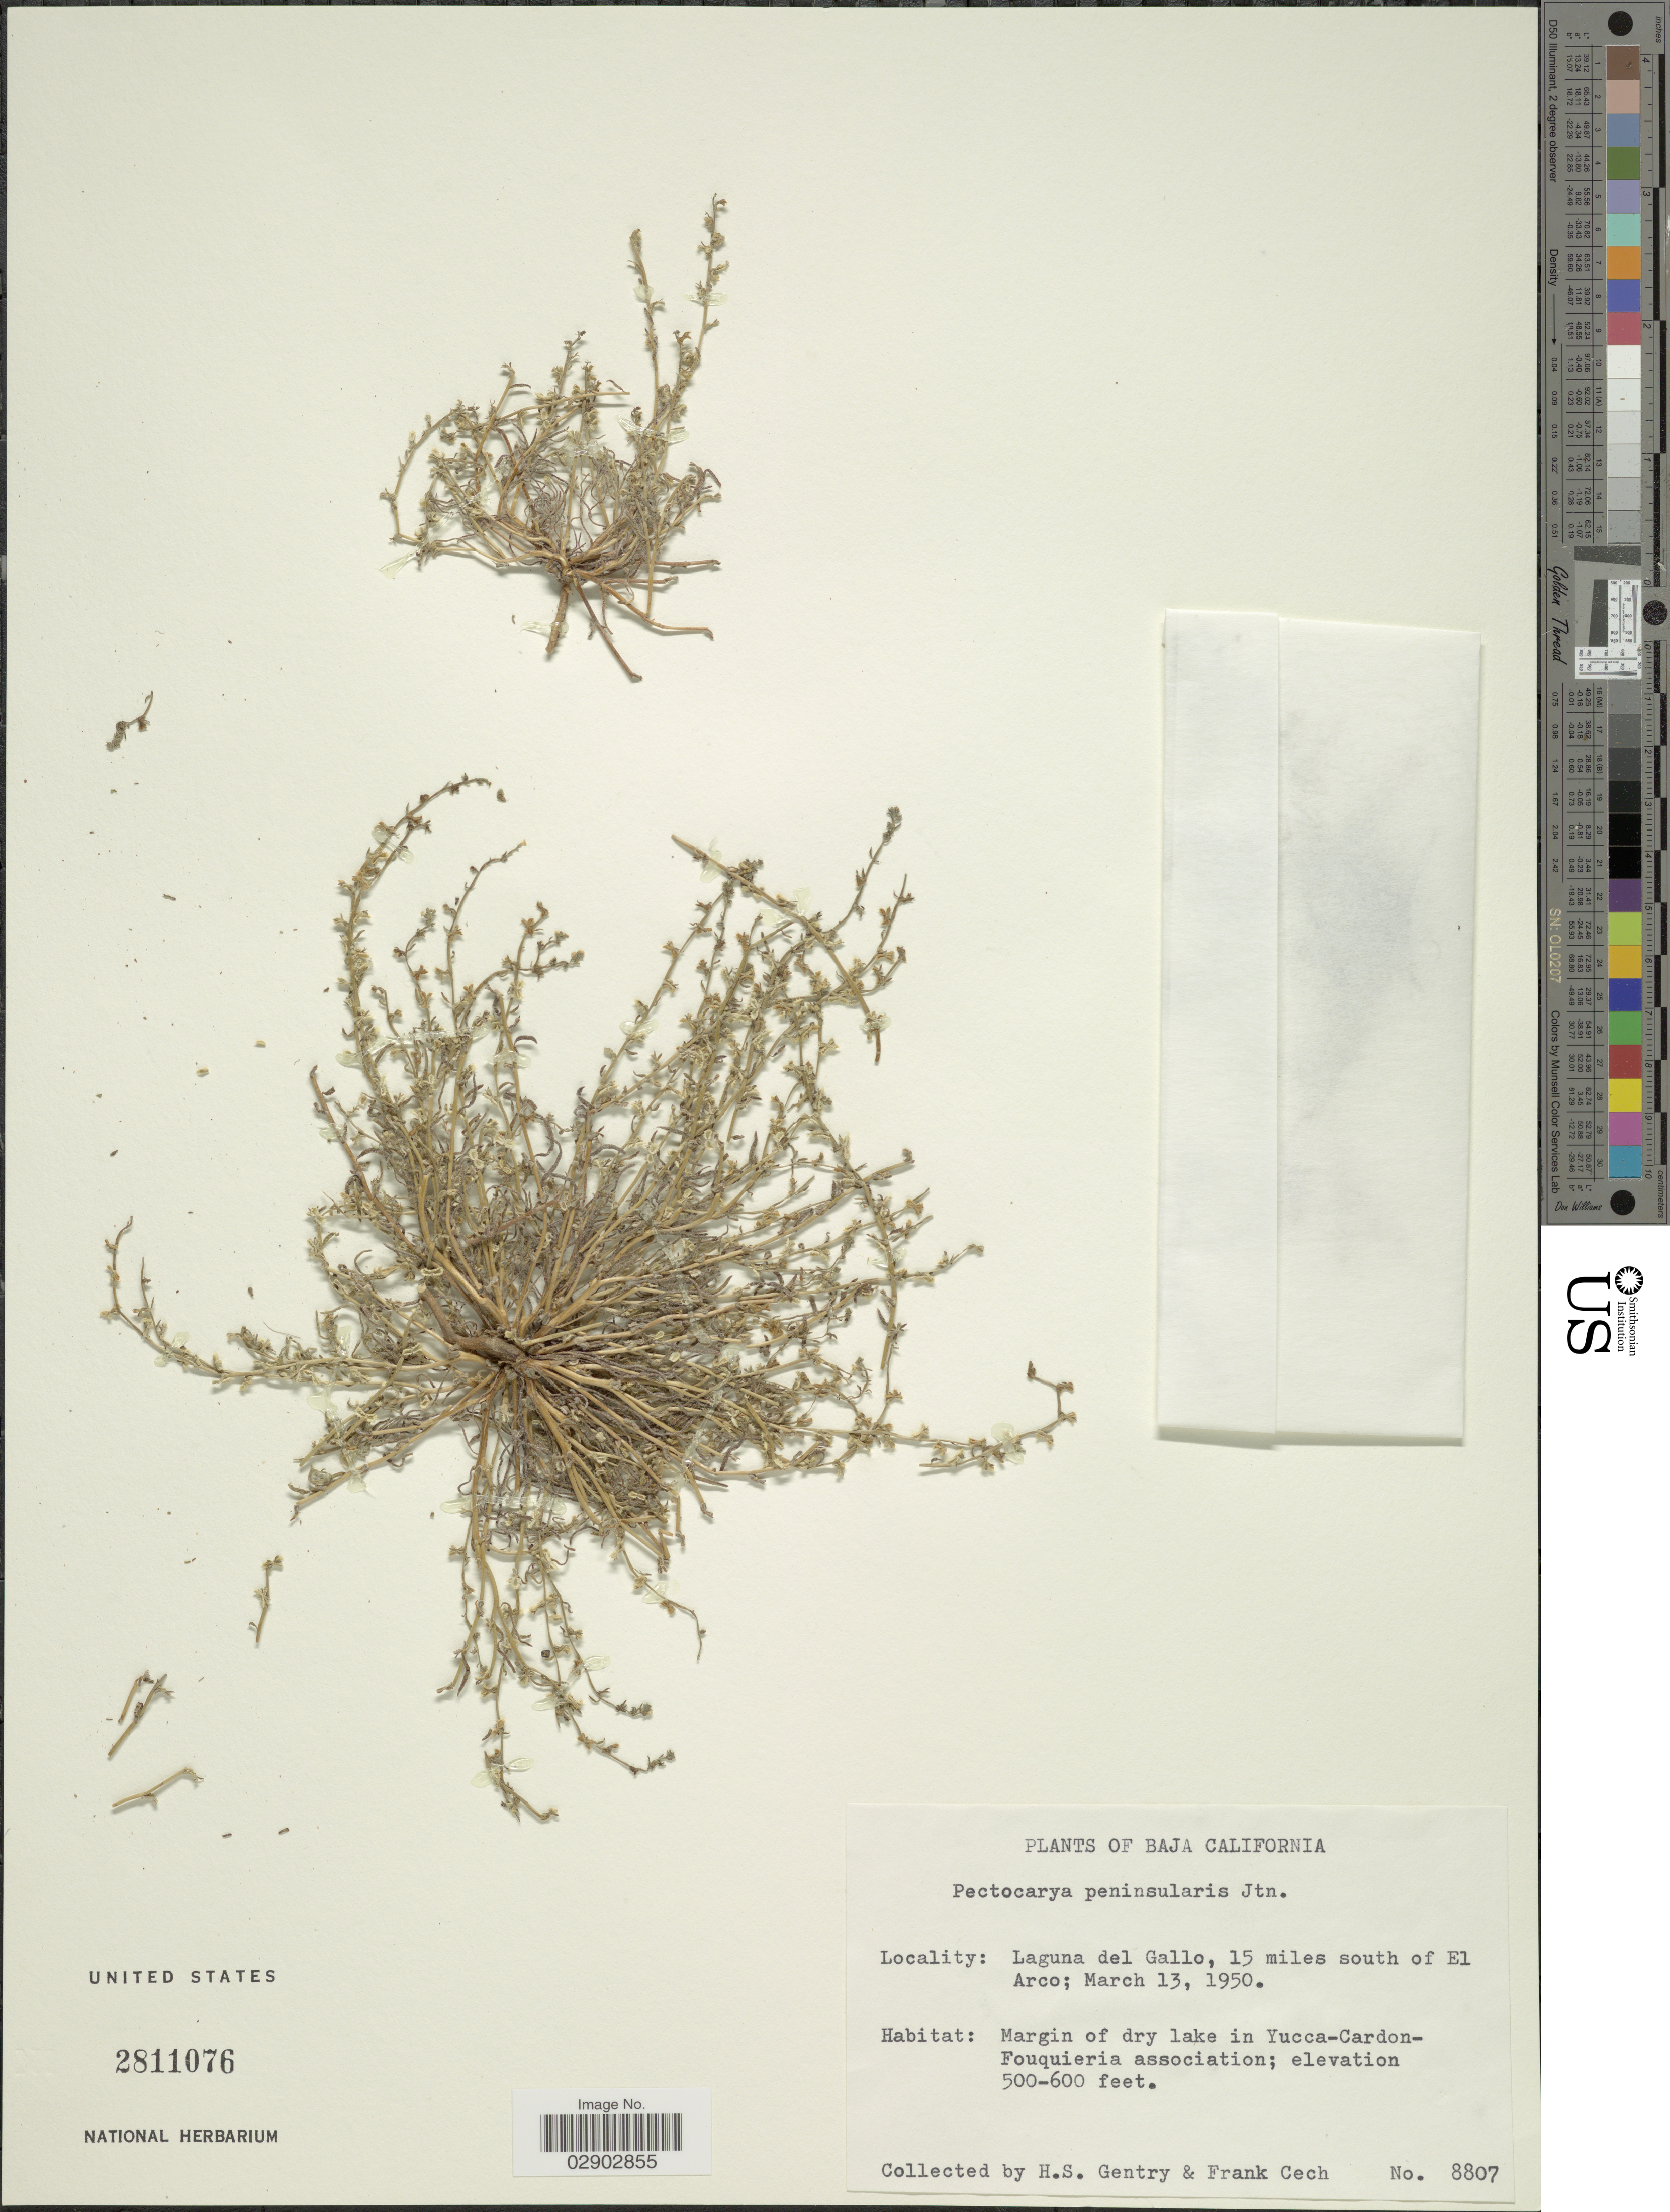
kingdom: Plantae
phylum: Tracheophyta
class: Magnoliopsida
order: Boraginales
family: Boraginaceae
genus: Pectocarya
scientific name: Pectocarya peninsularis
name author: I.M. Johnst.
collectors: H. S. Gentry & F. Cech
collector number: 8807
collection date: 1950-03-13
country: Mexico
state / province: Baja California Norte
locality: Laguna del Gallo, 15 miles south of El Arco.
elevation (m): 152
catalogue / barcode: US 2811076